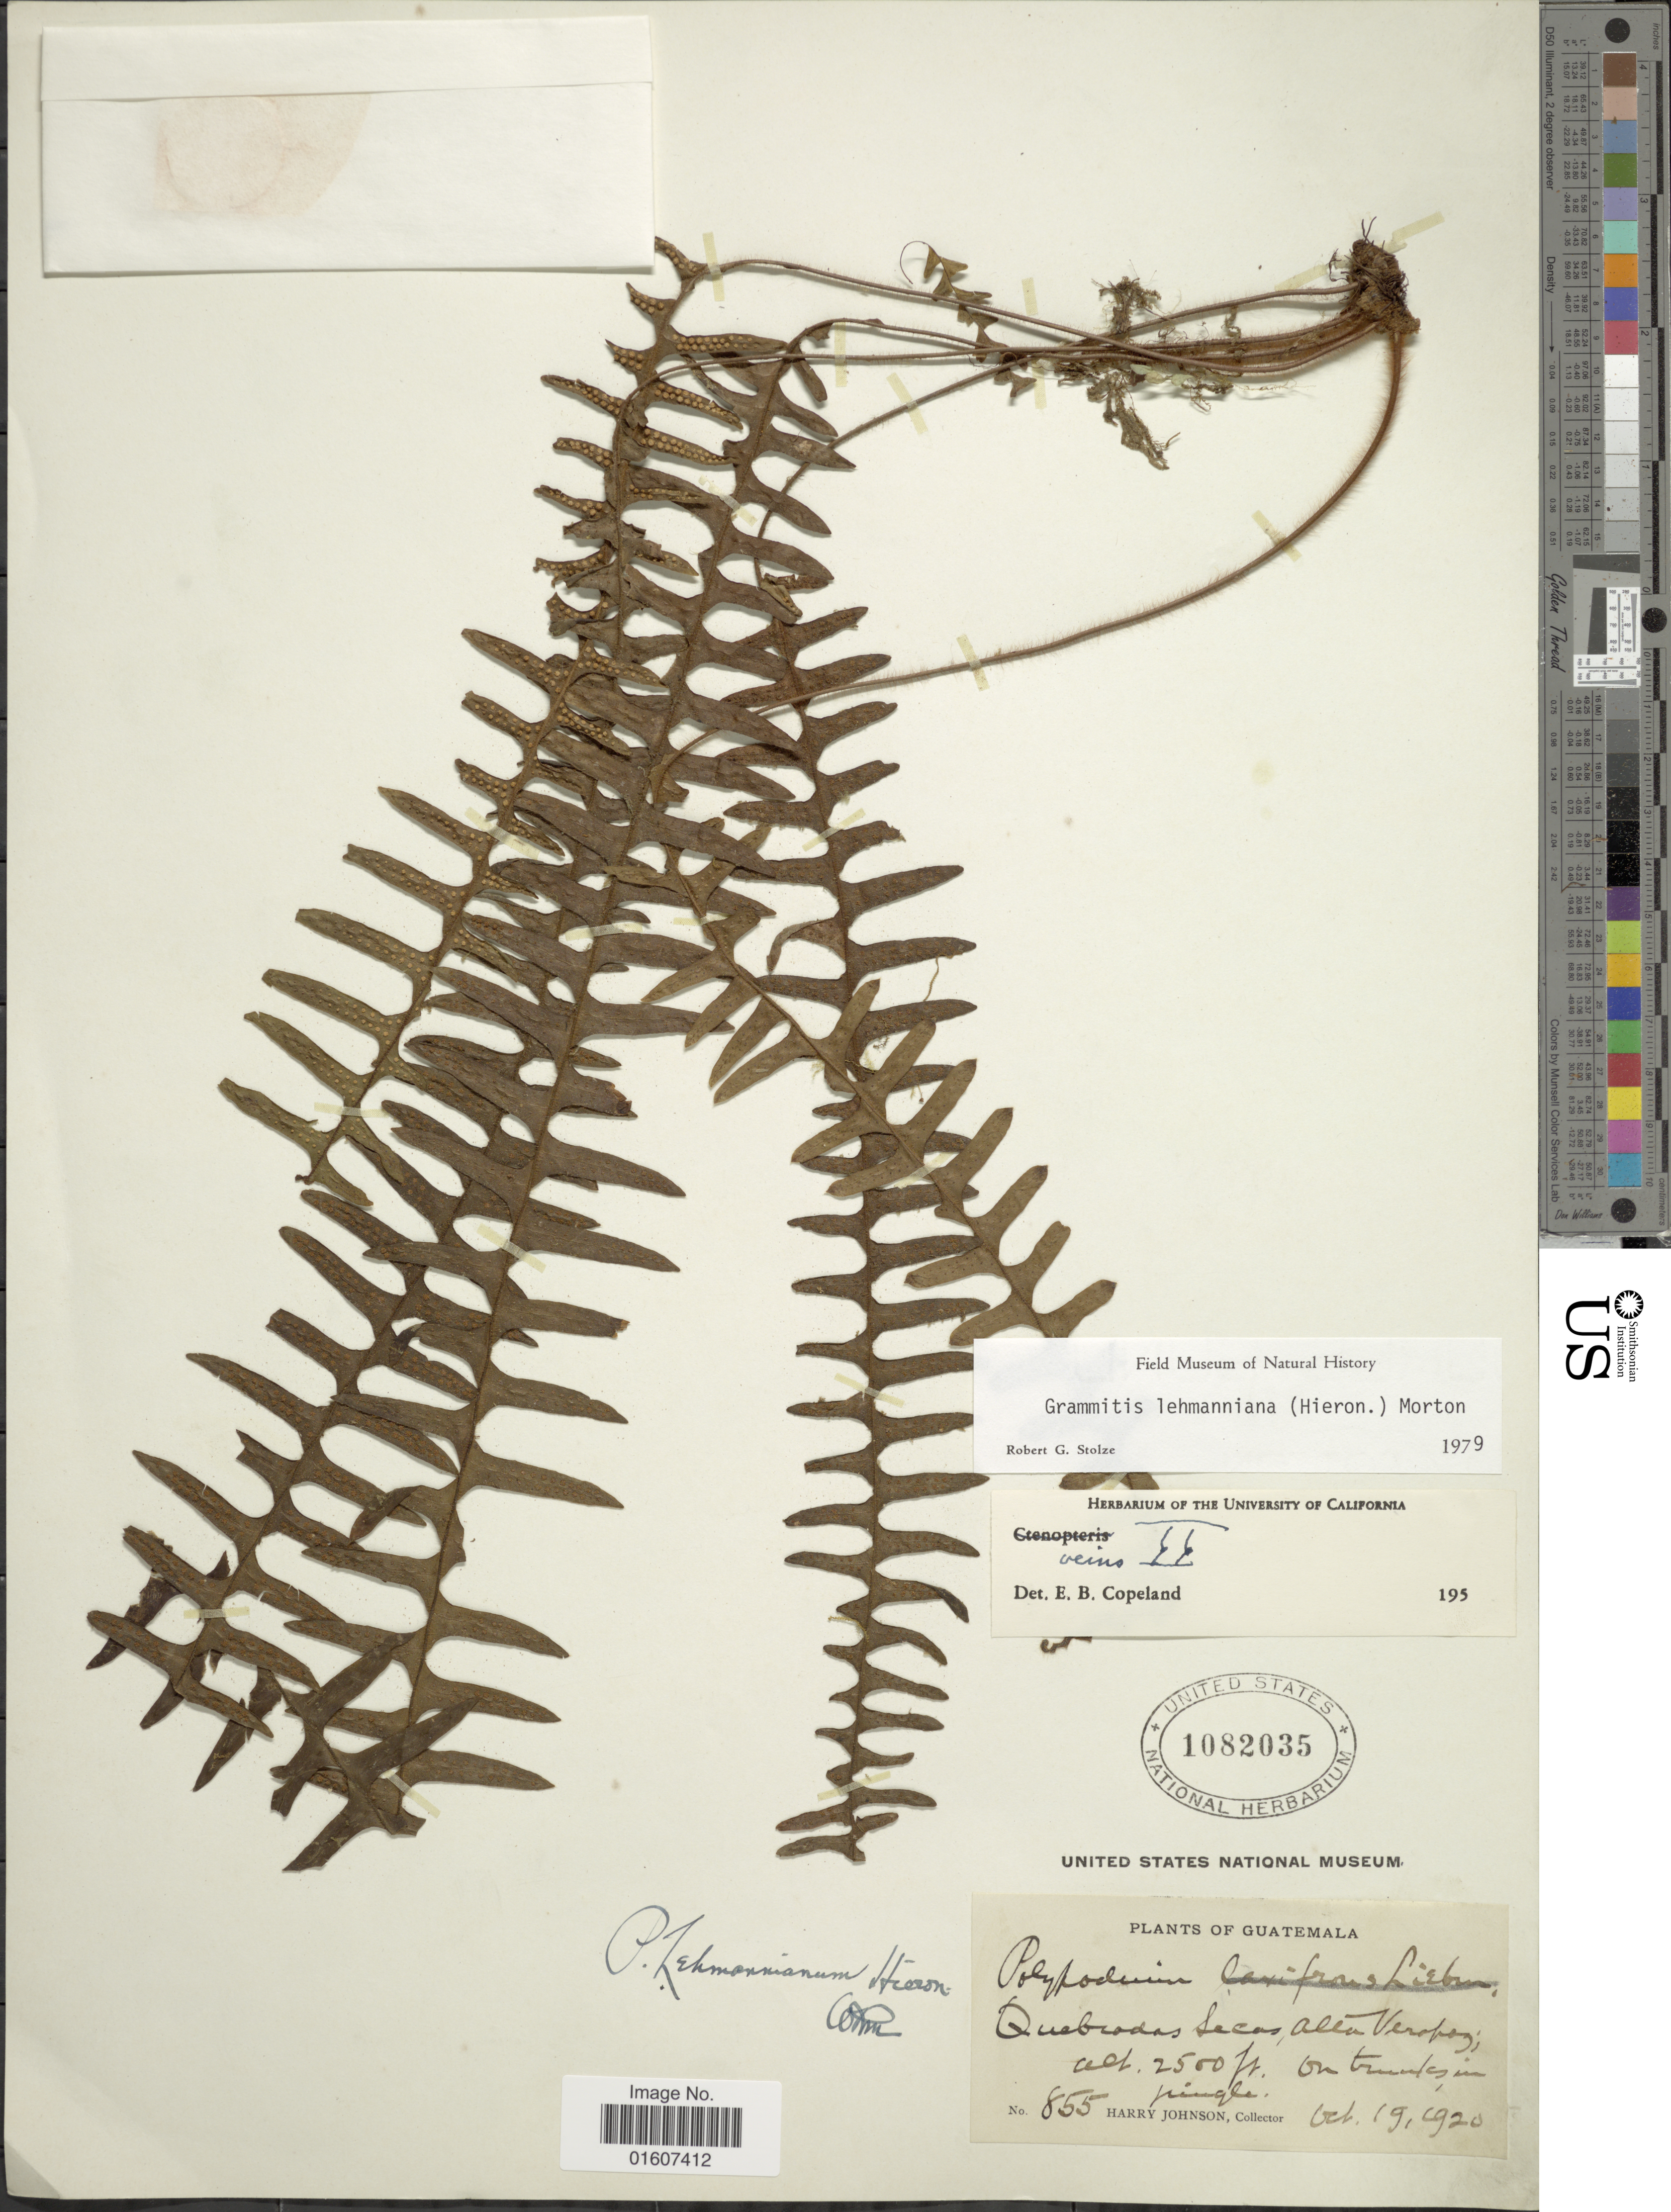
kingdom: Plantae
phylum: Tracheophyta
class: Polypodiopsida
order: Polypodiales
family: Polypodiaceae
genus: Terpsichore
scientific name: Terpsichore lehmanniana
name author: (Hieron.) A.R. Sm.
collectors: H. Johnson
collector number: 855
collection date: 1920-10-19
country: Guatemala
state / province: Alta Verapaz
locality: Quebradas Secas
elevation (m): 762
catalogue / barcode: US 1082035